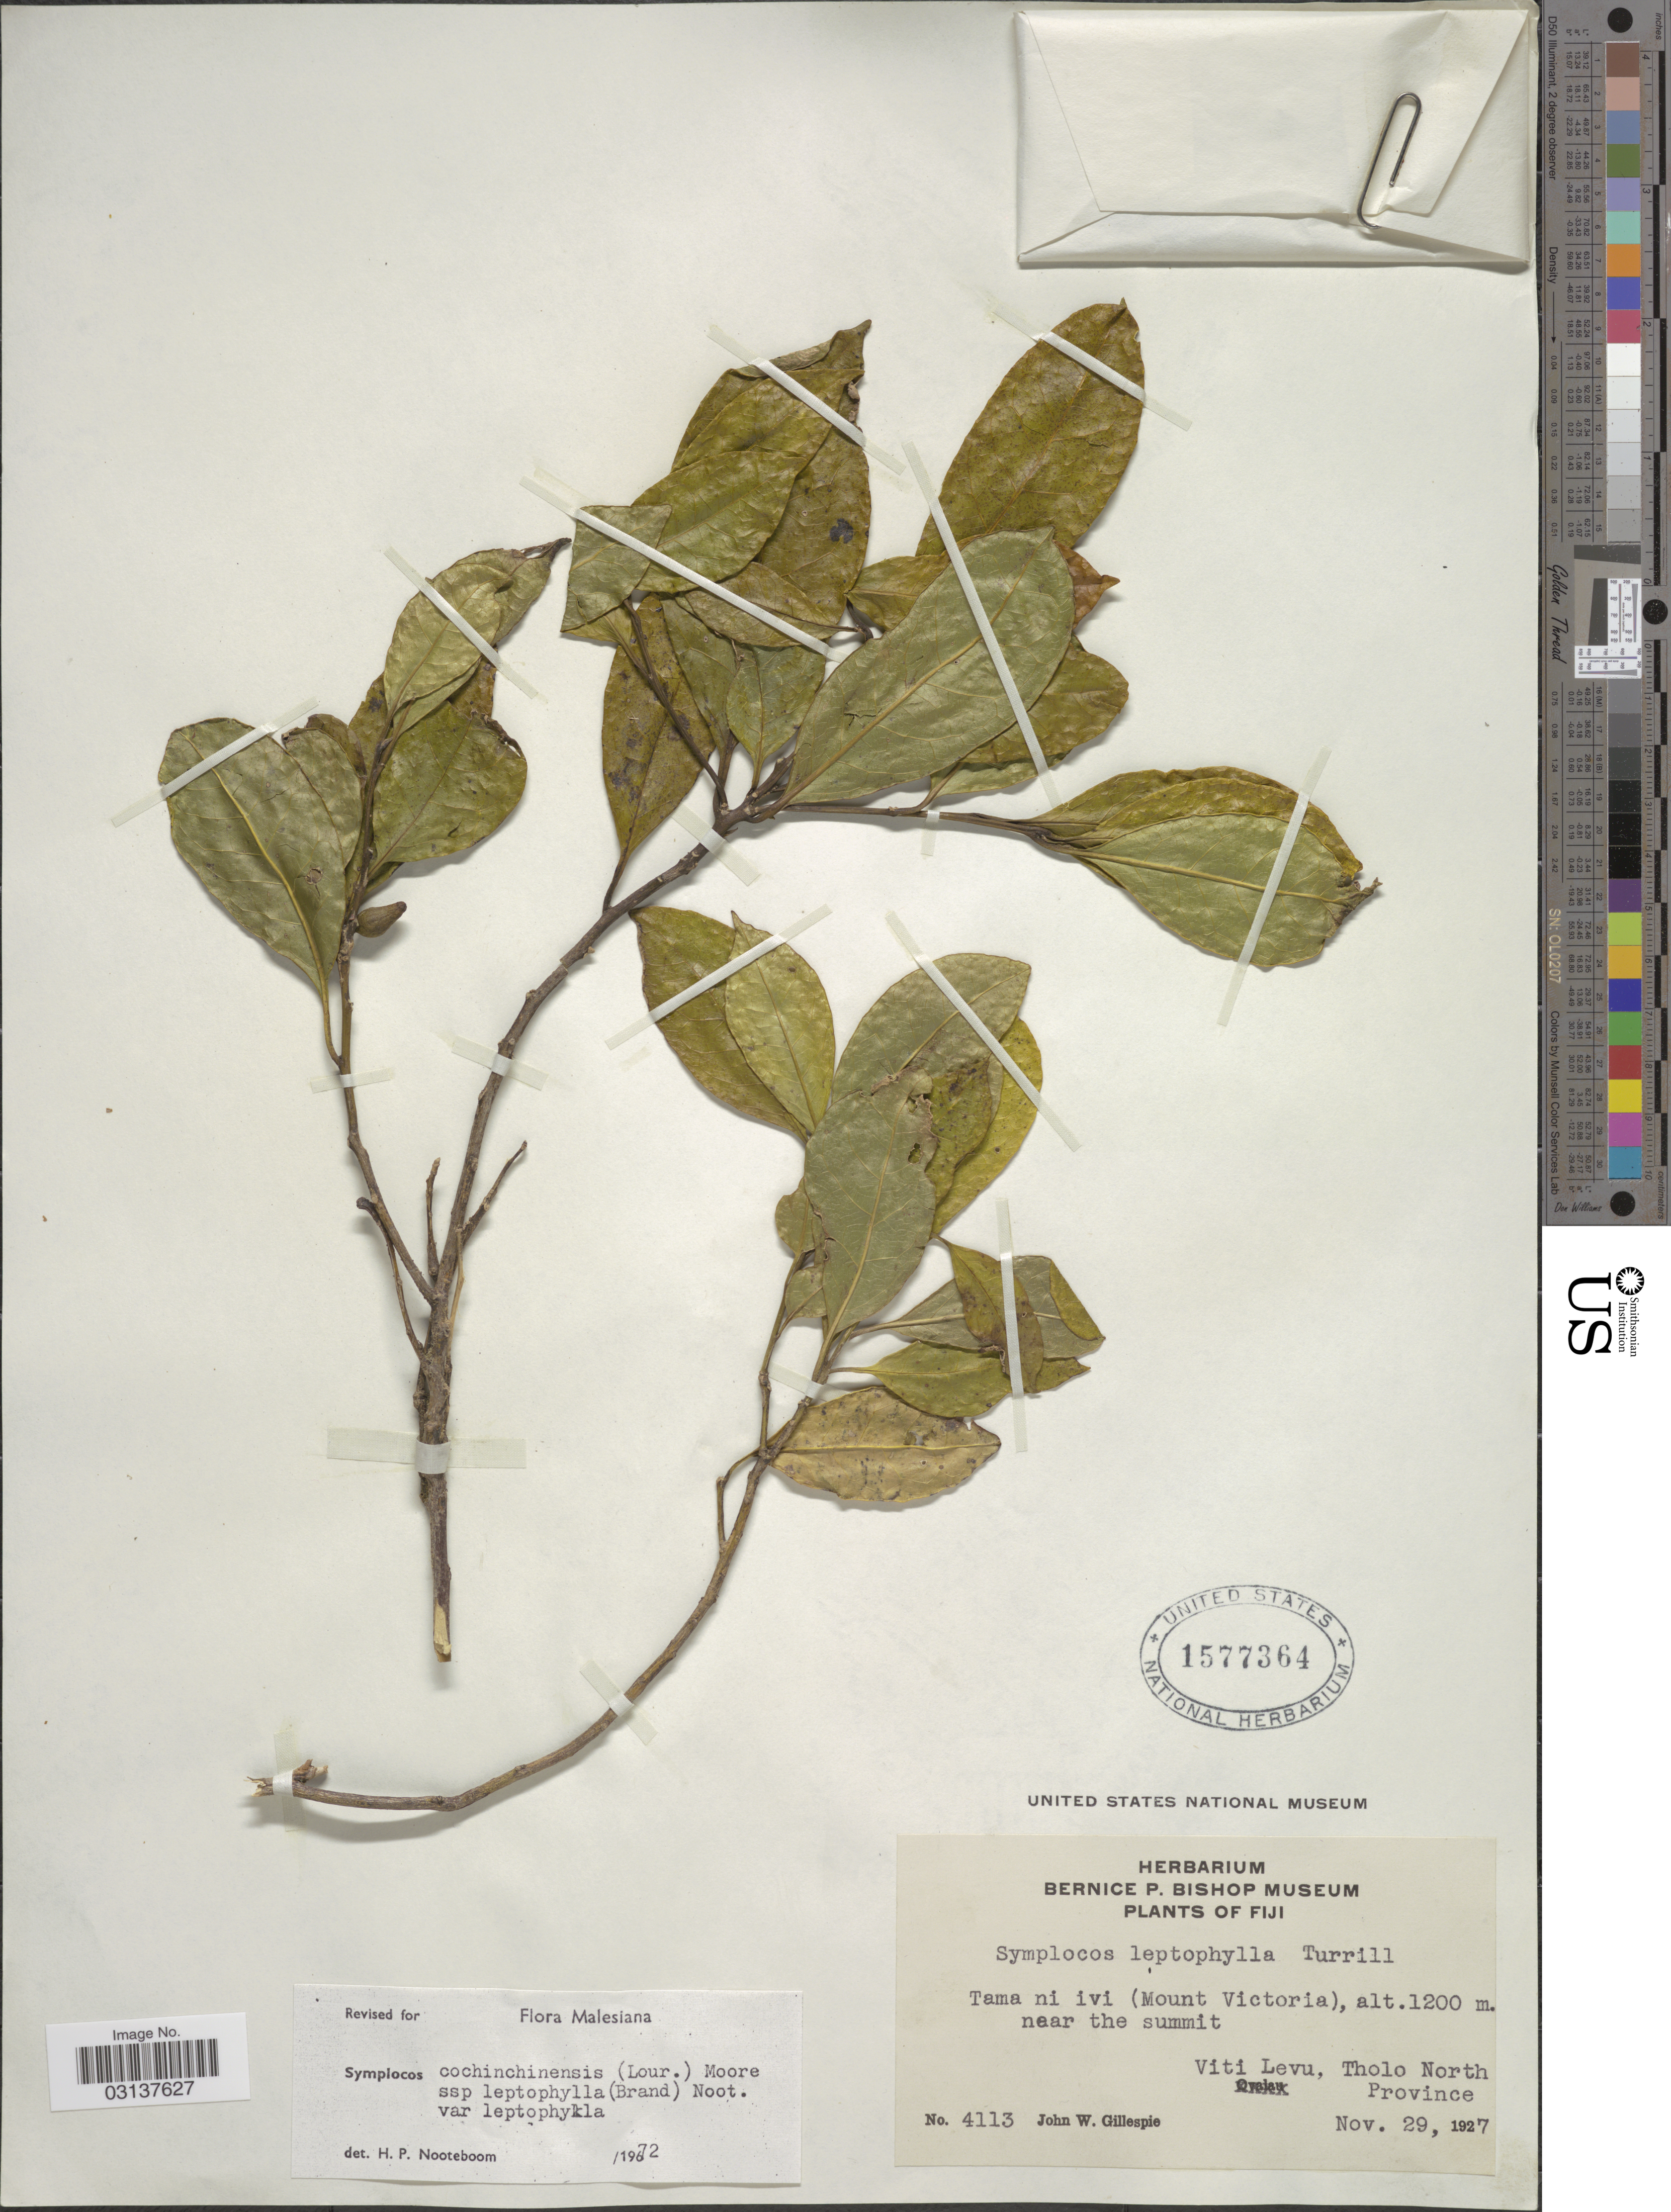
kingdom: Plantae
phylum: Tracheophyta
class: Magnoliopsida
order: Ericales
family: Symplocaceae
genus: Symplocos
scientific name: Symplocos cochinchinensis var. leptophylla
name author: (Brand) Noot.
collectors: J. W. Gillespie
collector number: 4113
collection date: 1927-11-29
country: Fiji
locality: Tama ni ivi (Mount Victoria), near the summit, Viti Levu, Tholo North Province.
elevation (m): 1200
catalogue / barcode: US 1577364